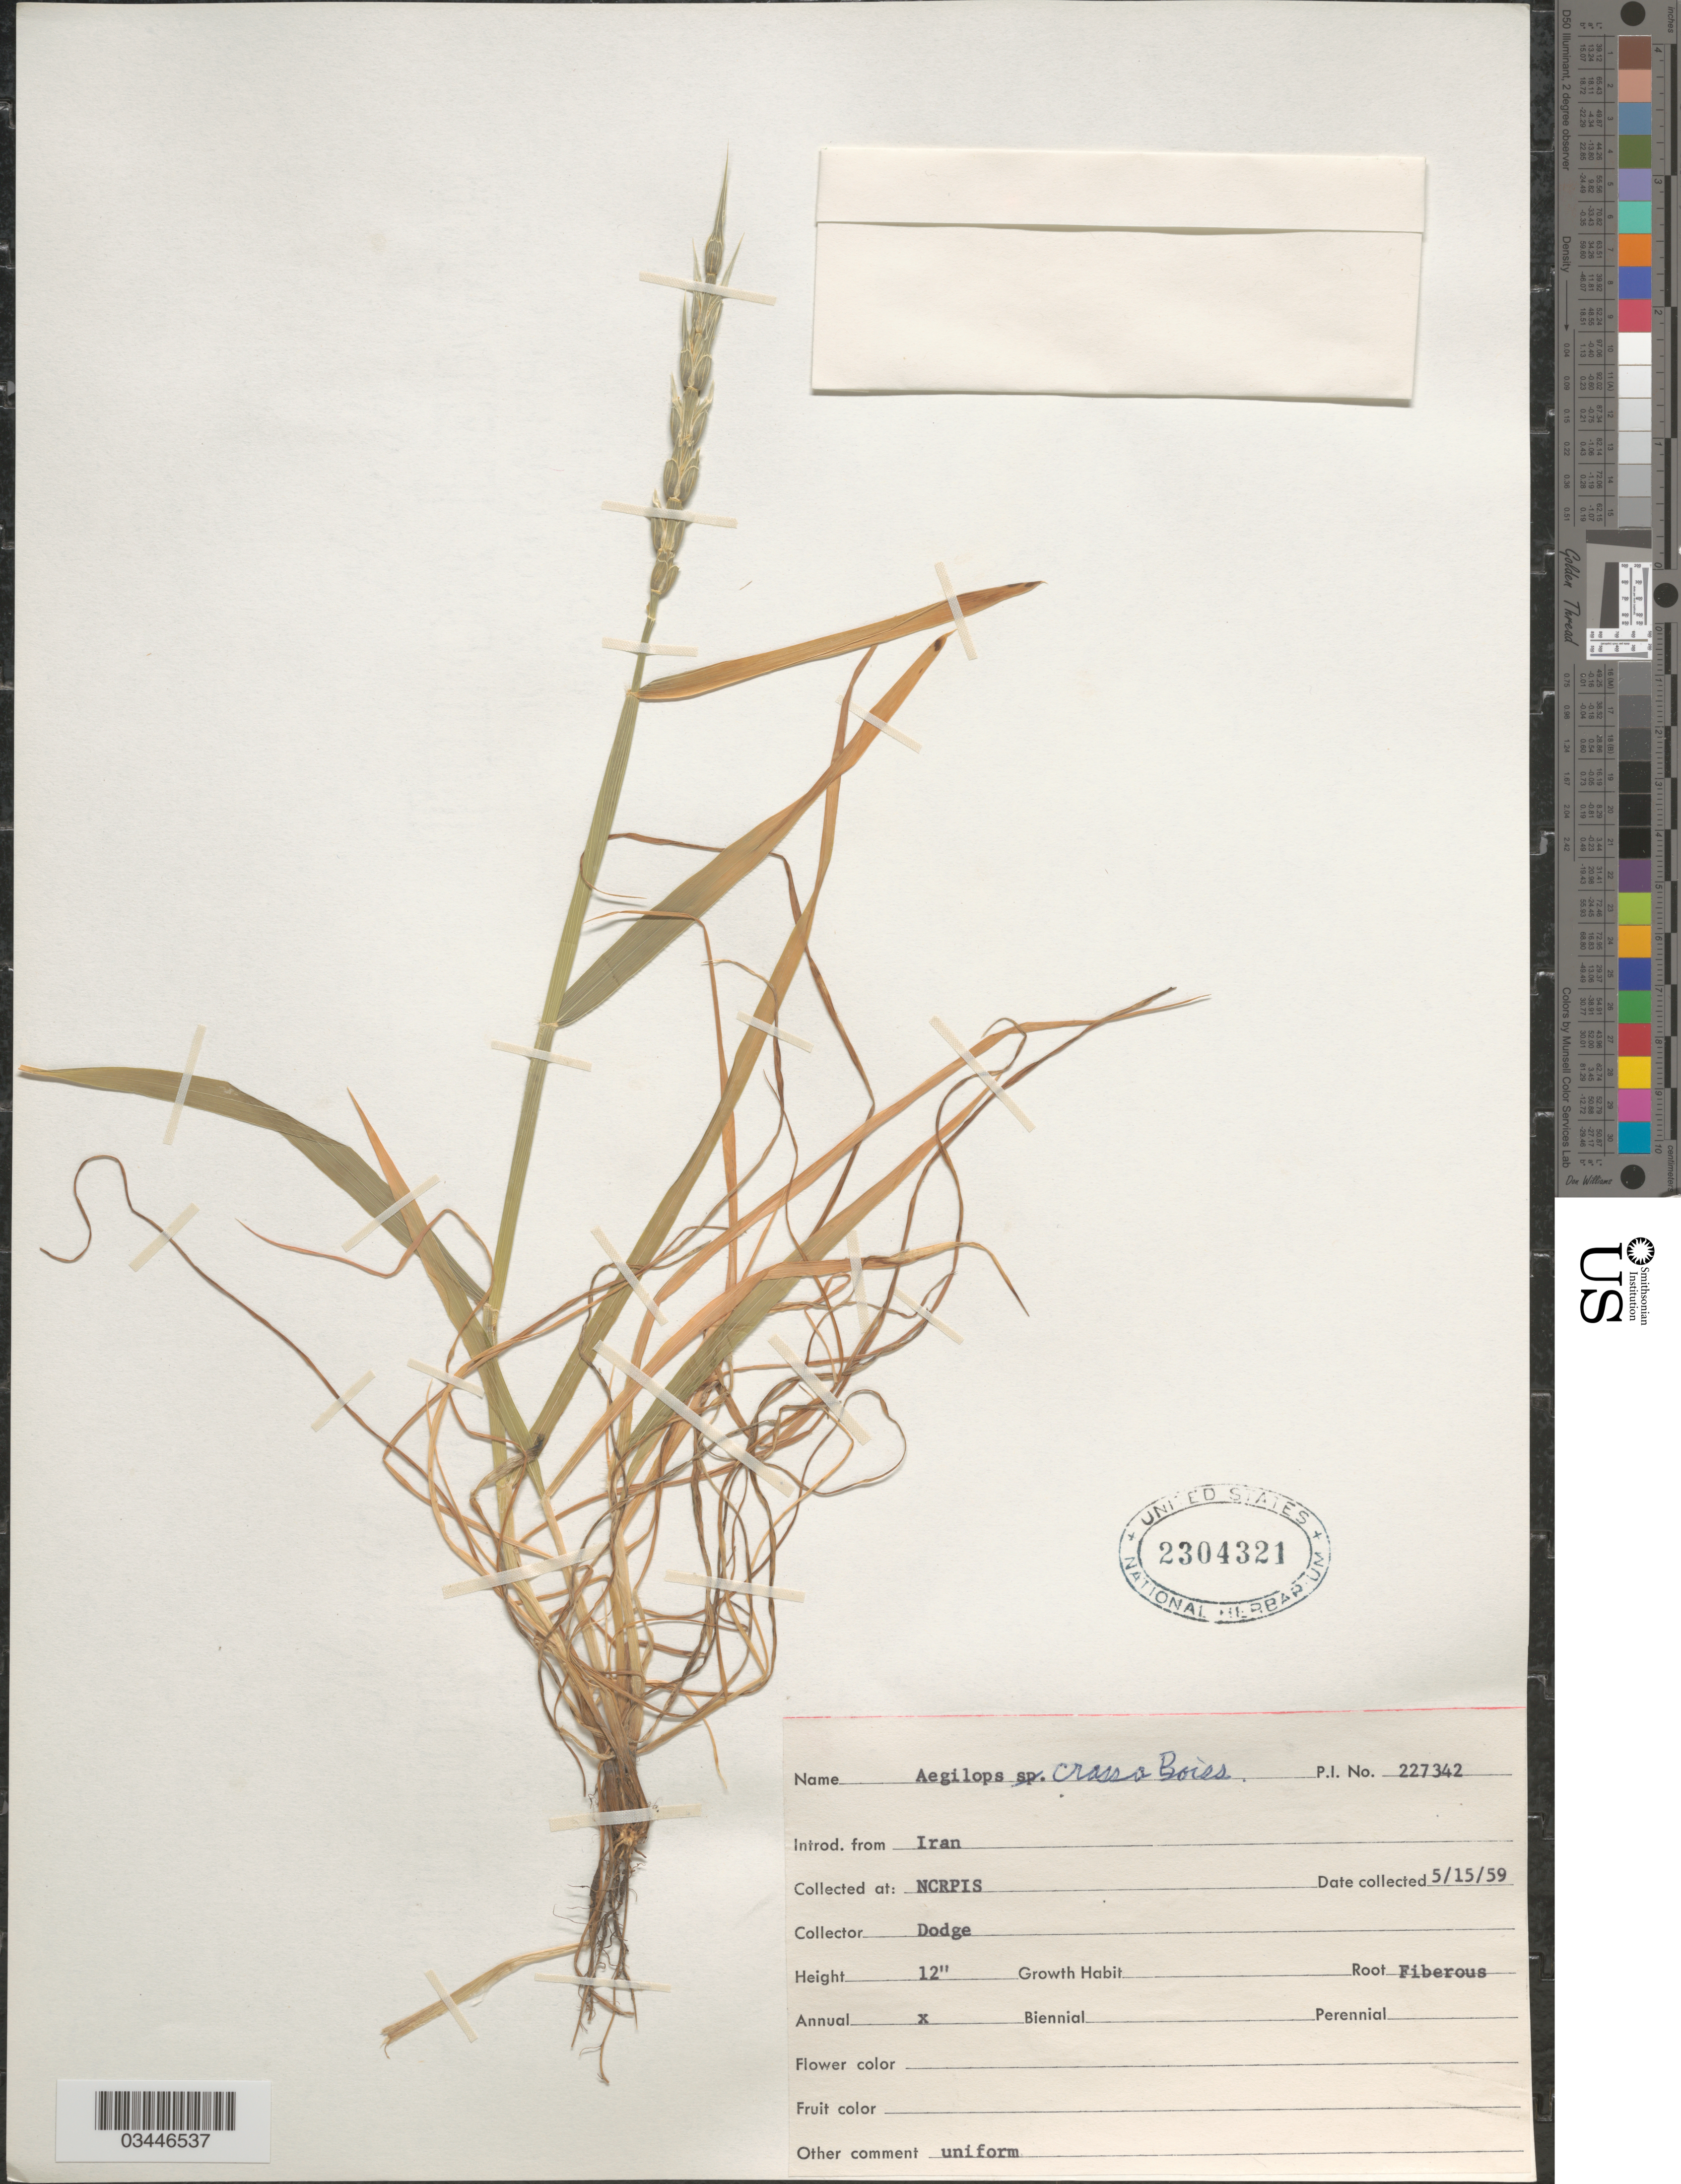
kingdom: Plantae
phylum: Tracheophyta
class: Liliopsida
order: Poales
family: Poaceae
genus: Aegilops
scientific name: Aegilops crassa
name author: Boiss.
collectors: -. Dodge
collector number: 227342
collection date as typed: Transcribed d/m/y: 15/5/59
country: United States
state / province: Iowa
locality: NCRPIS.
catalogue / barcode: US 2304321